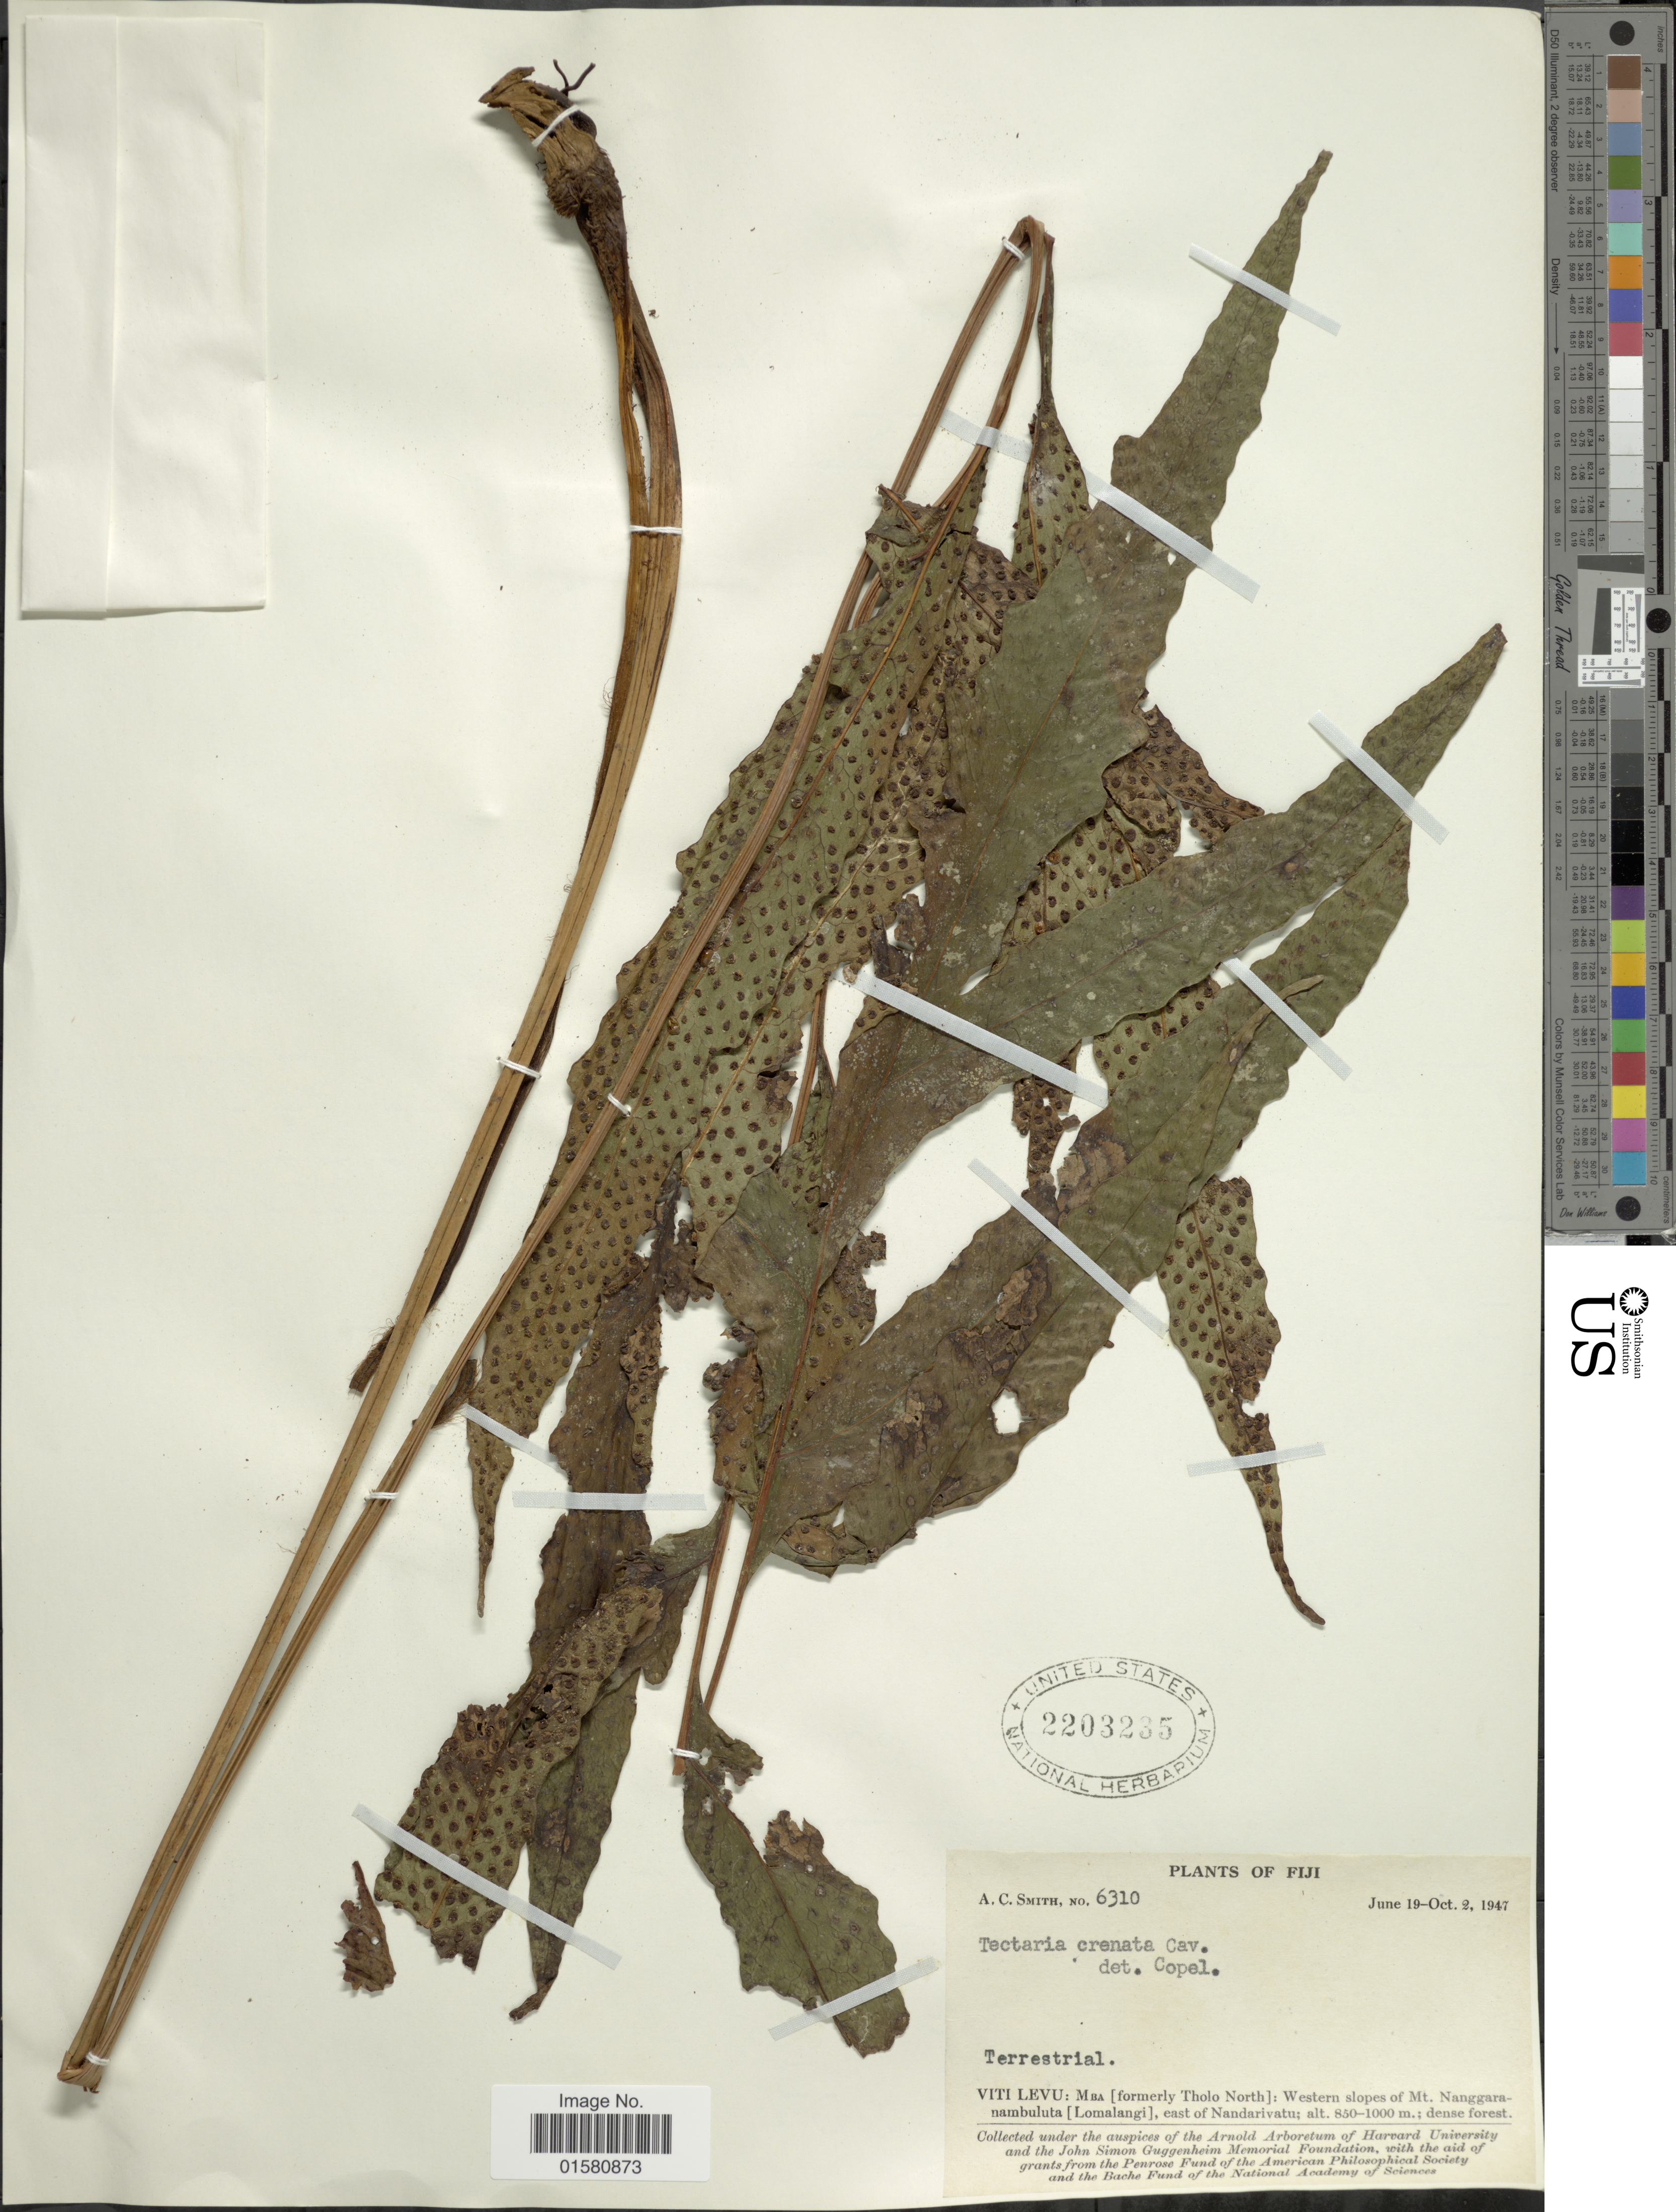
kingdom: Plantae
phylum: Tracheophyta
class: Polypodiopsida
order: Polypodiales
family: Tectariaceae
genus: Tectaria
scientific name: Tectaria crenata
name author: Cav.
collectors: A. C. Smith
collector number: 6310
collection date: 1947-06-19/1947-10-02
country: Fiji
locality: Viti Levu: Mba (formerly Tholo north): Western slopes of Mt. Nanggaranambulata (Lomalang), east of Nandarivatu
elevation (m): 850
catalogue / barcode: US 2203235